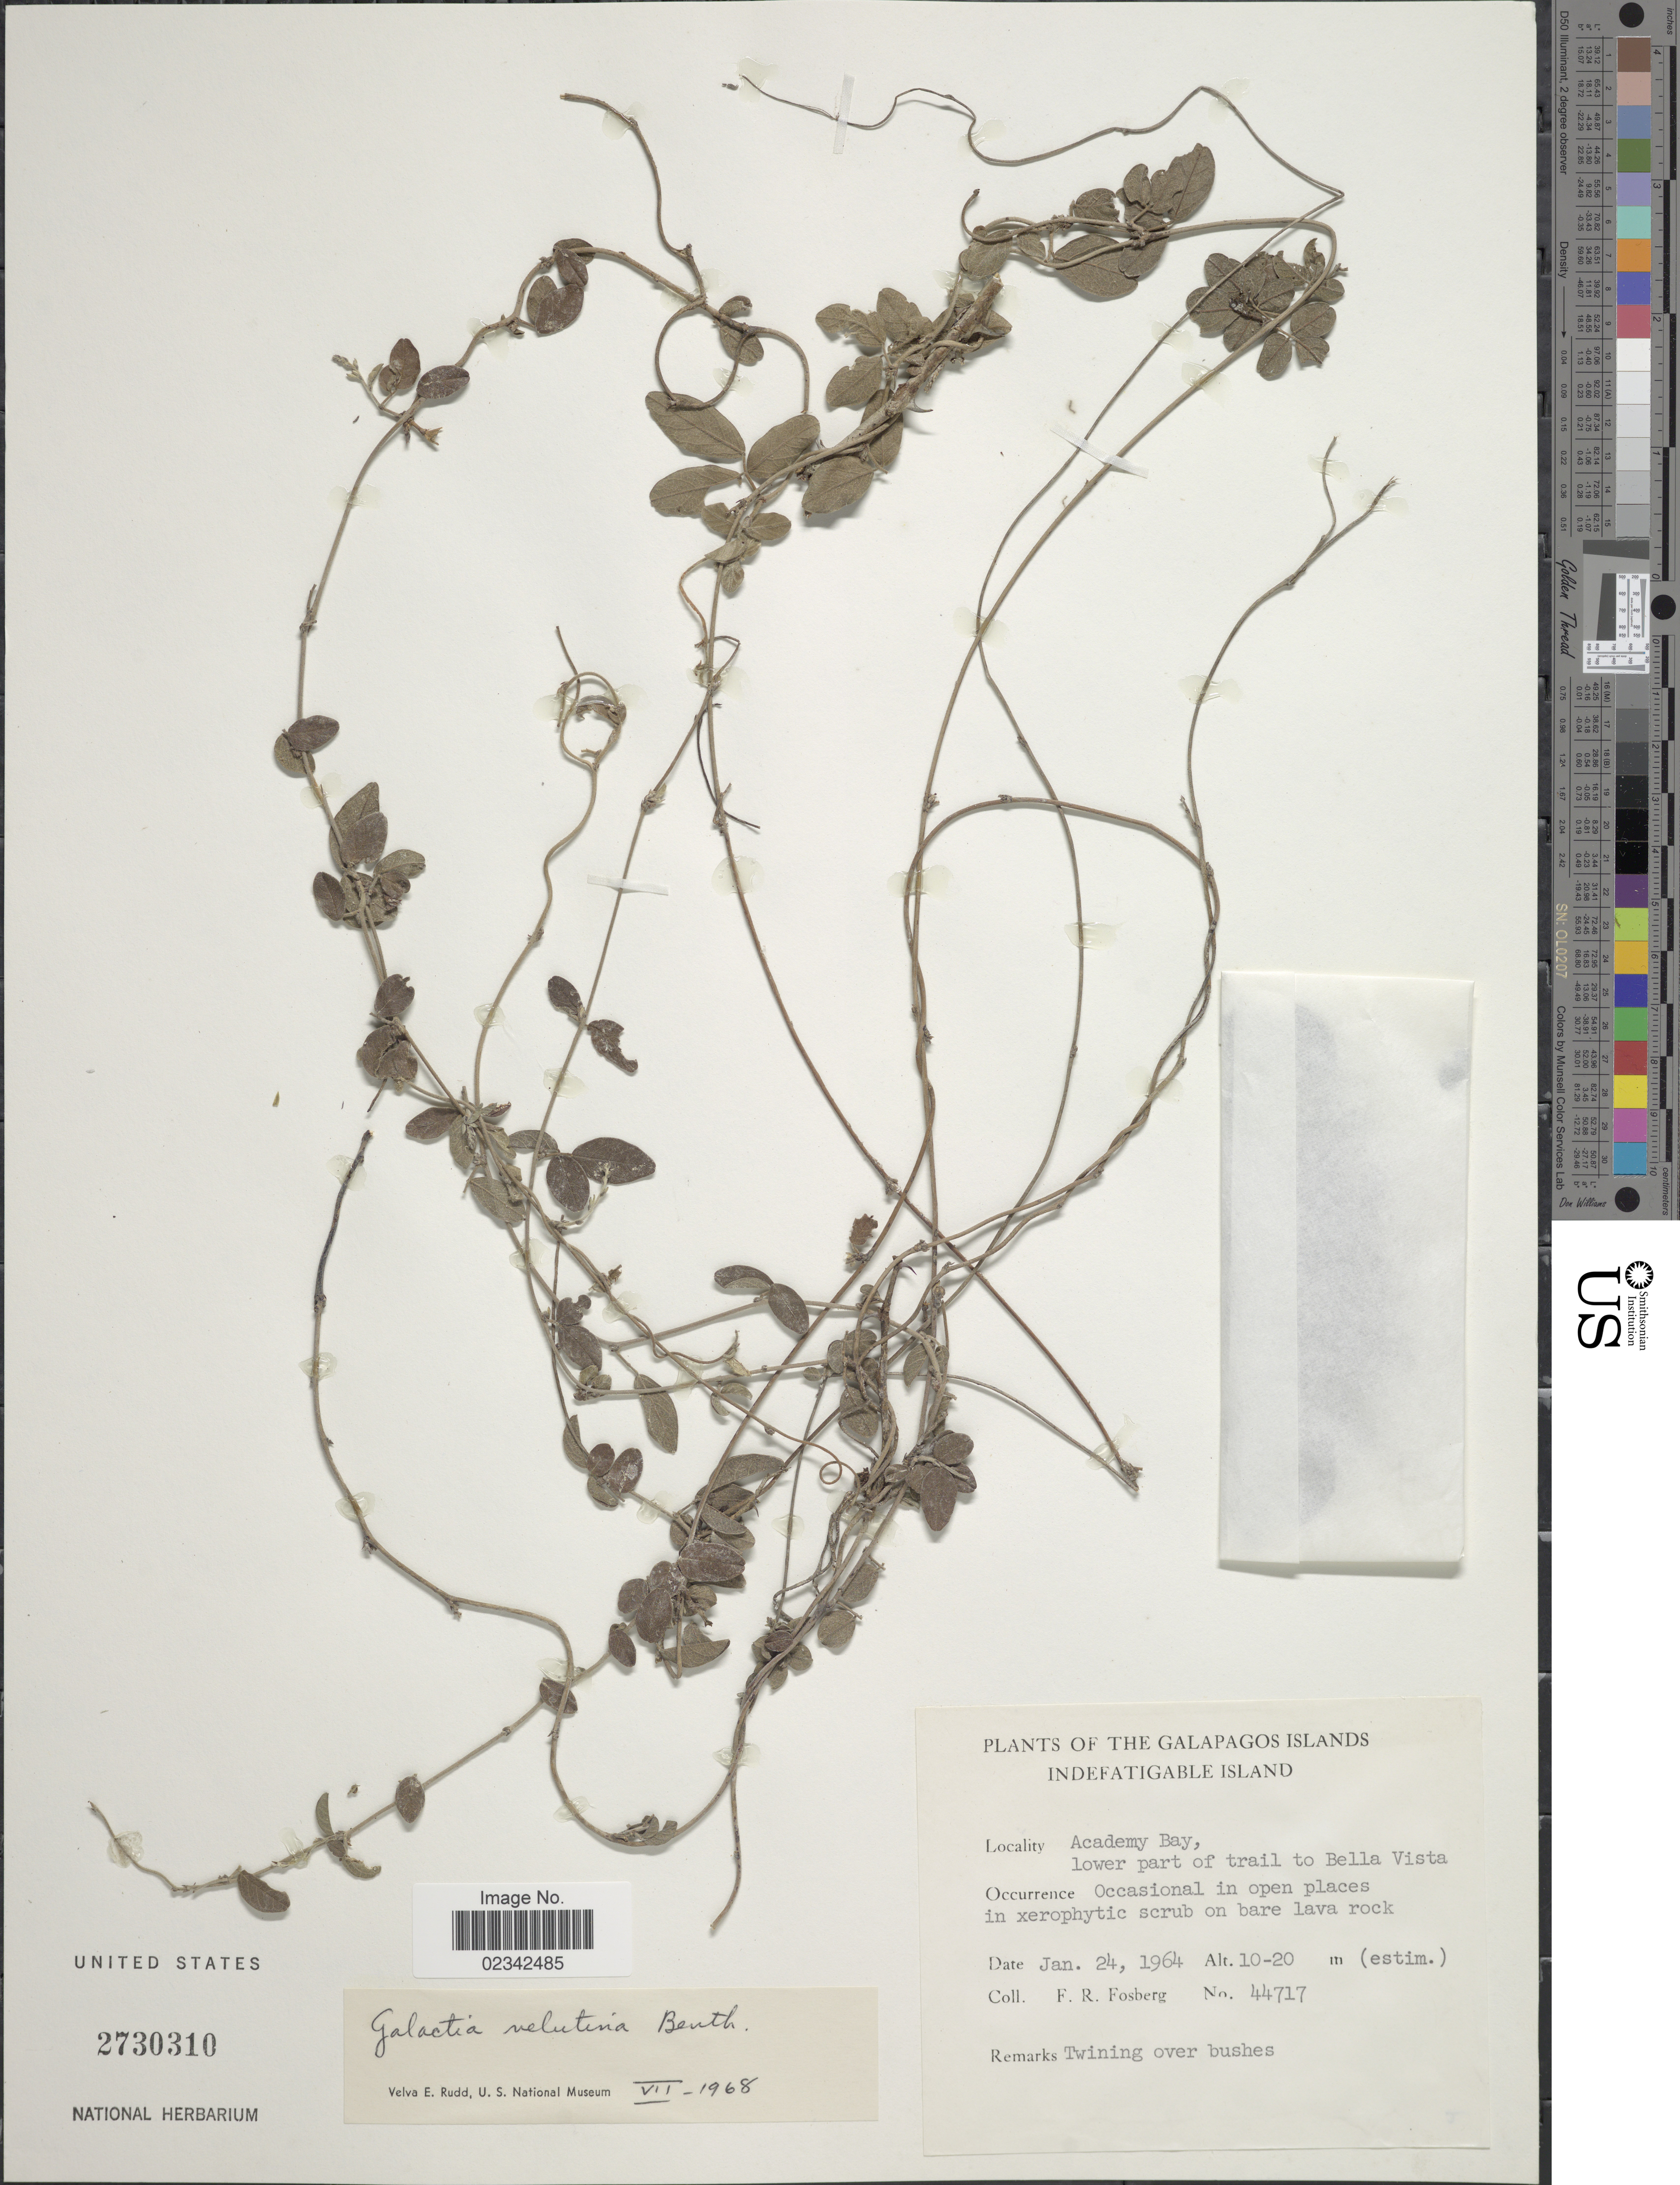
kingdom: Plantae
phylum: Tracheophyta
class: Magnoliopsida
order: Fabales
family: Fabaceae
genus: Galactia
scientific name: Galactia striata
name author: (Jacq.) Urb.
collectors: F. R. Fosberg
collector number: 44717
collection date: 1964-01-24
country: Ecuador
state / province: Colón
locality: Galapagos Islands, Indefatigable Island, Academy Bay, lower part of trail to Bella Vista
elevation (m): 10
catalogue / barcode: US 2730310